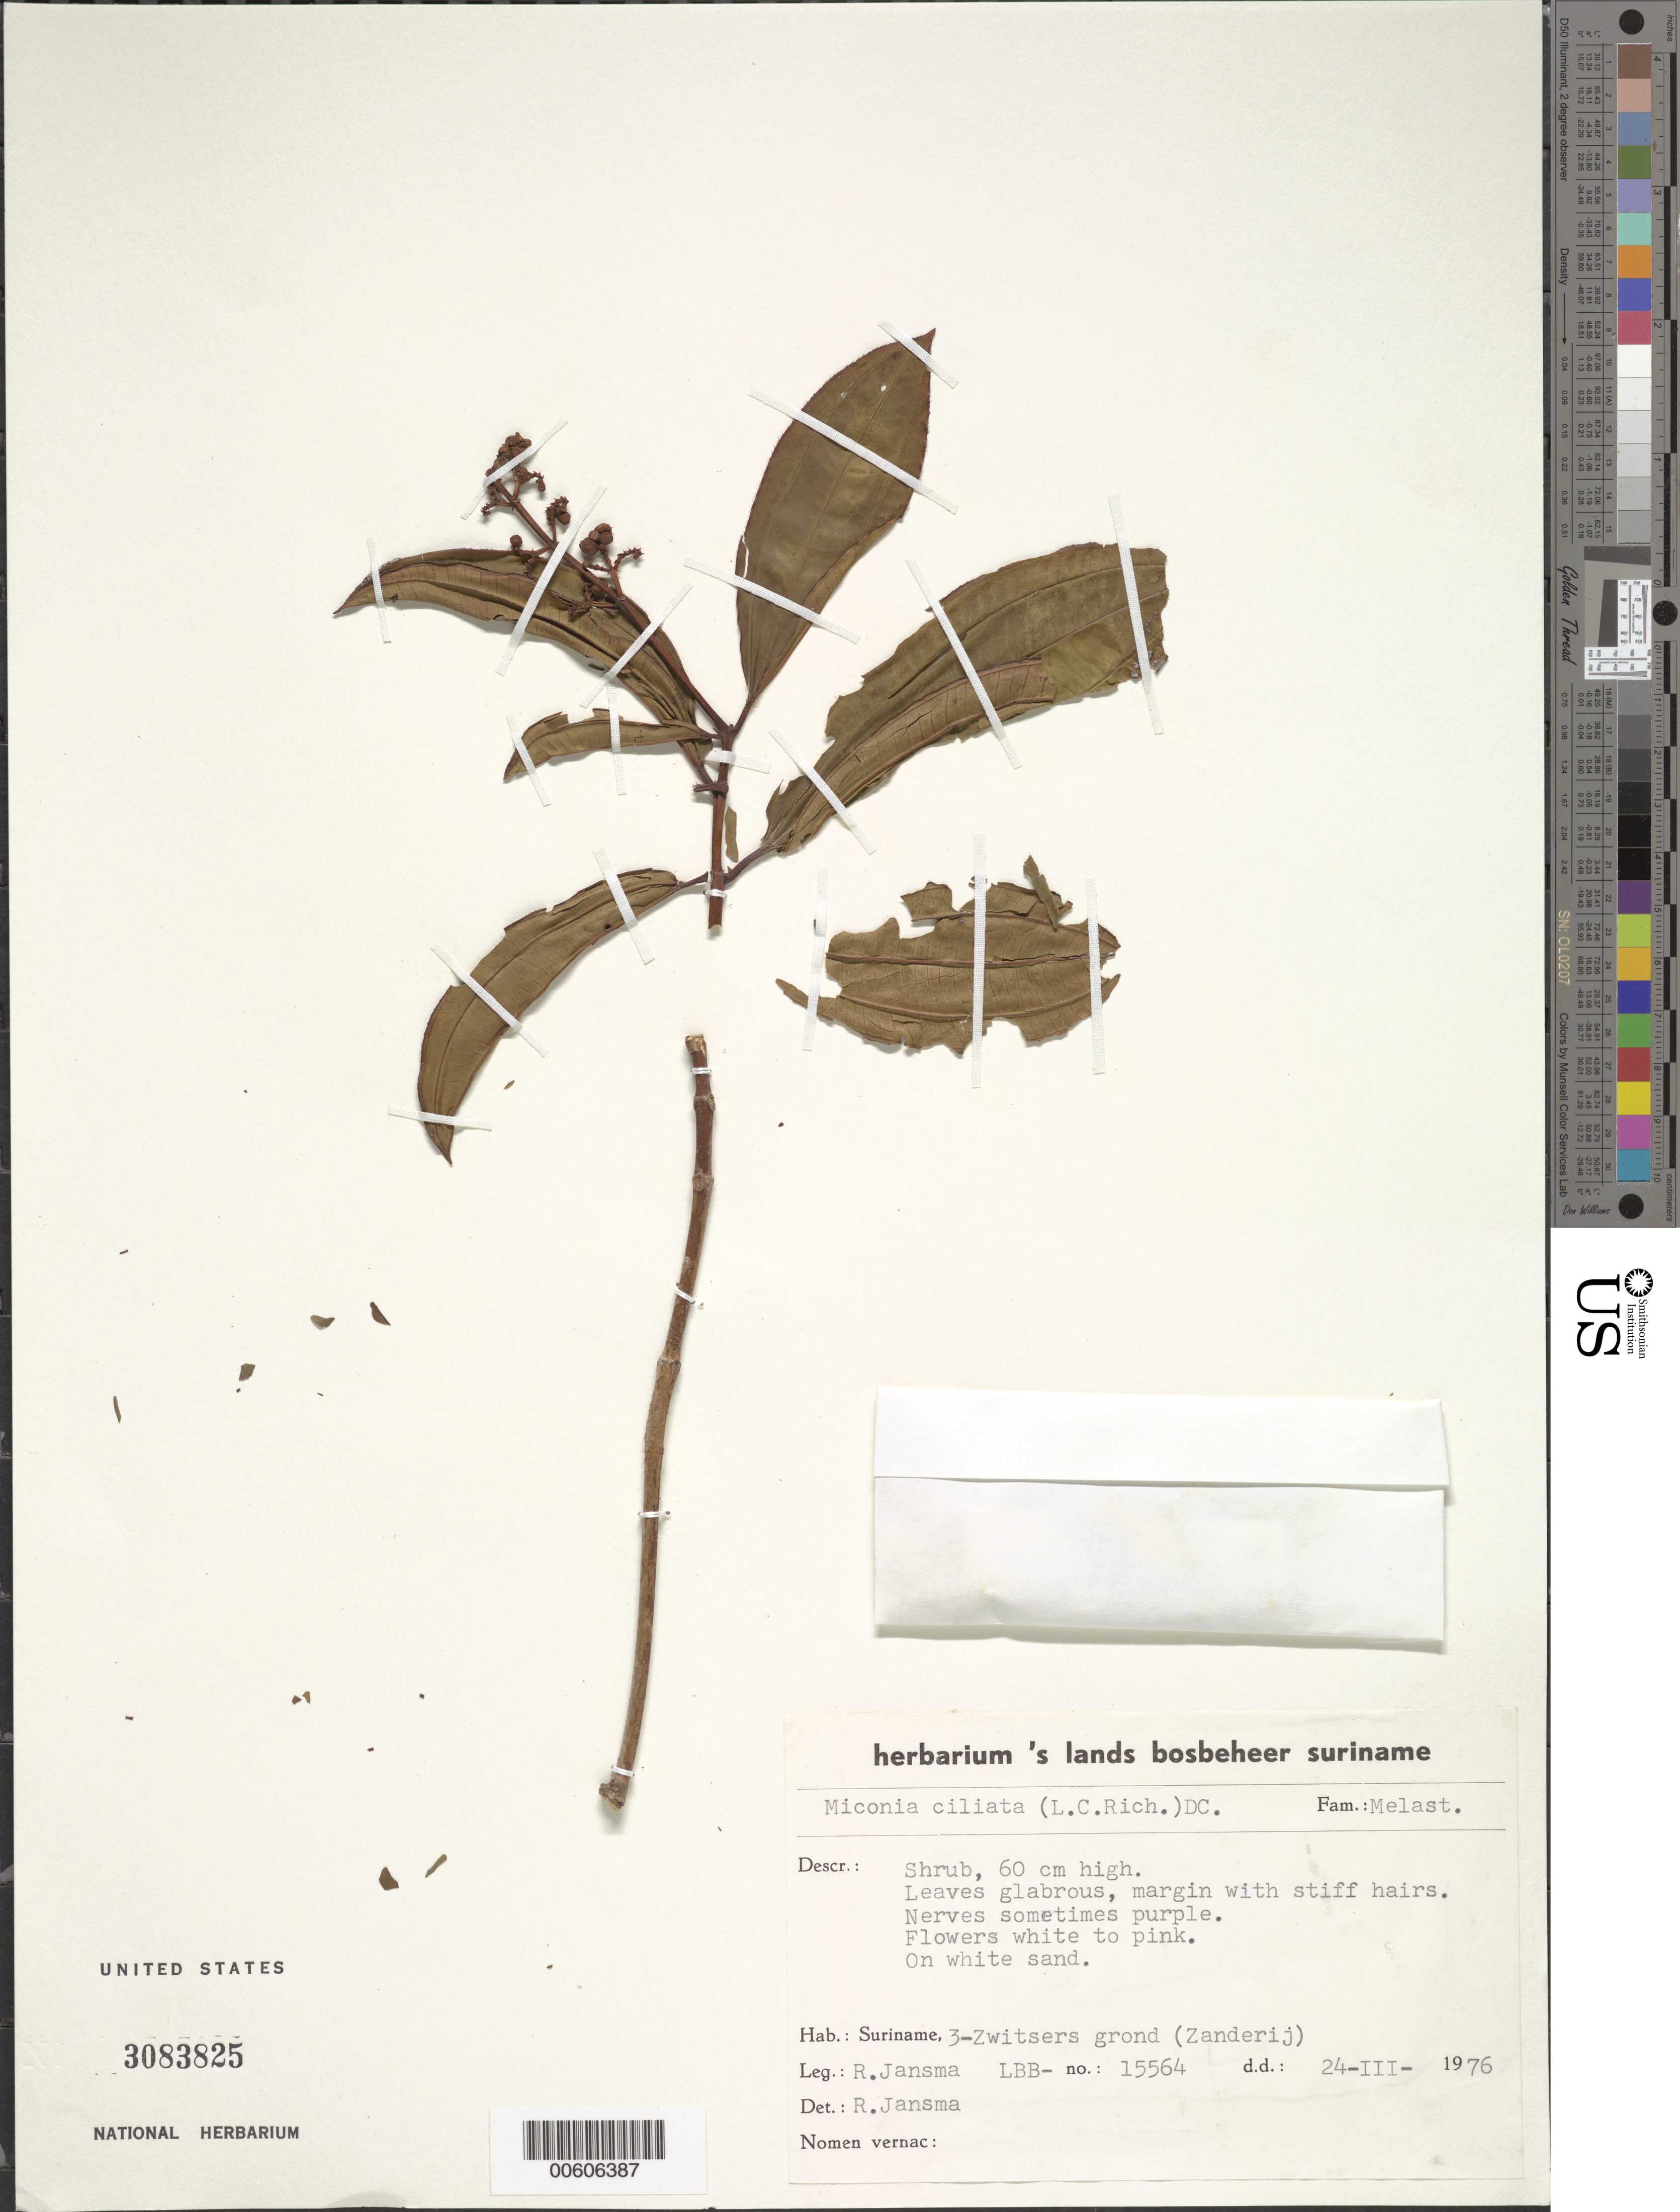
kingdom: Plantae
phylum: Tracheophyta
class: Magnoliopsida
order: Myrtales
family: Melastomataceae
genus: Miconia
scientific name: Miconia ciliata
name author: (Rich.) DC.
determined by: Jansma, R.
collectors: R. Jansma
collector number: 15564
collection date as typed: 24-Mar-76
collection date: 1976-03-24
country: Suriname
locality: Zanderij, Drie Zwitsers Grond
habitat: White sand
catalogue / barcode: US 3083825